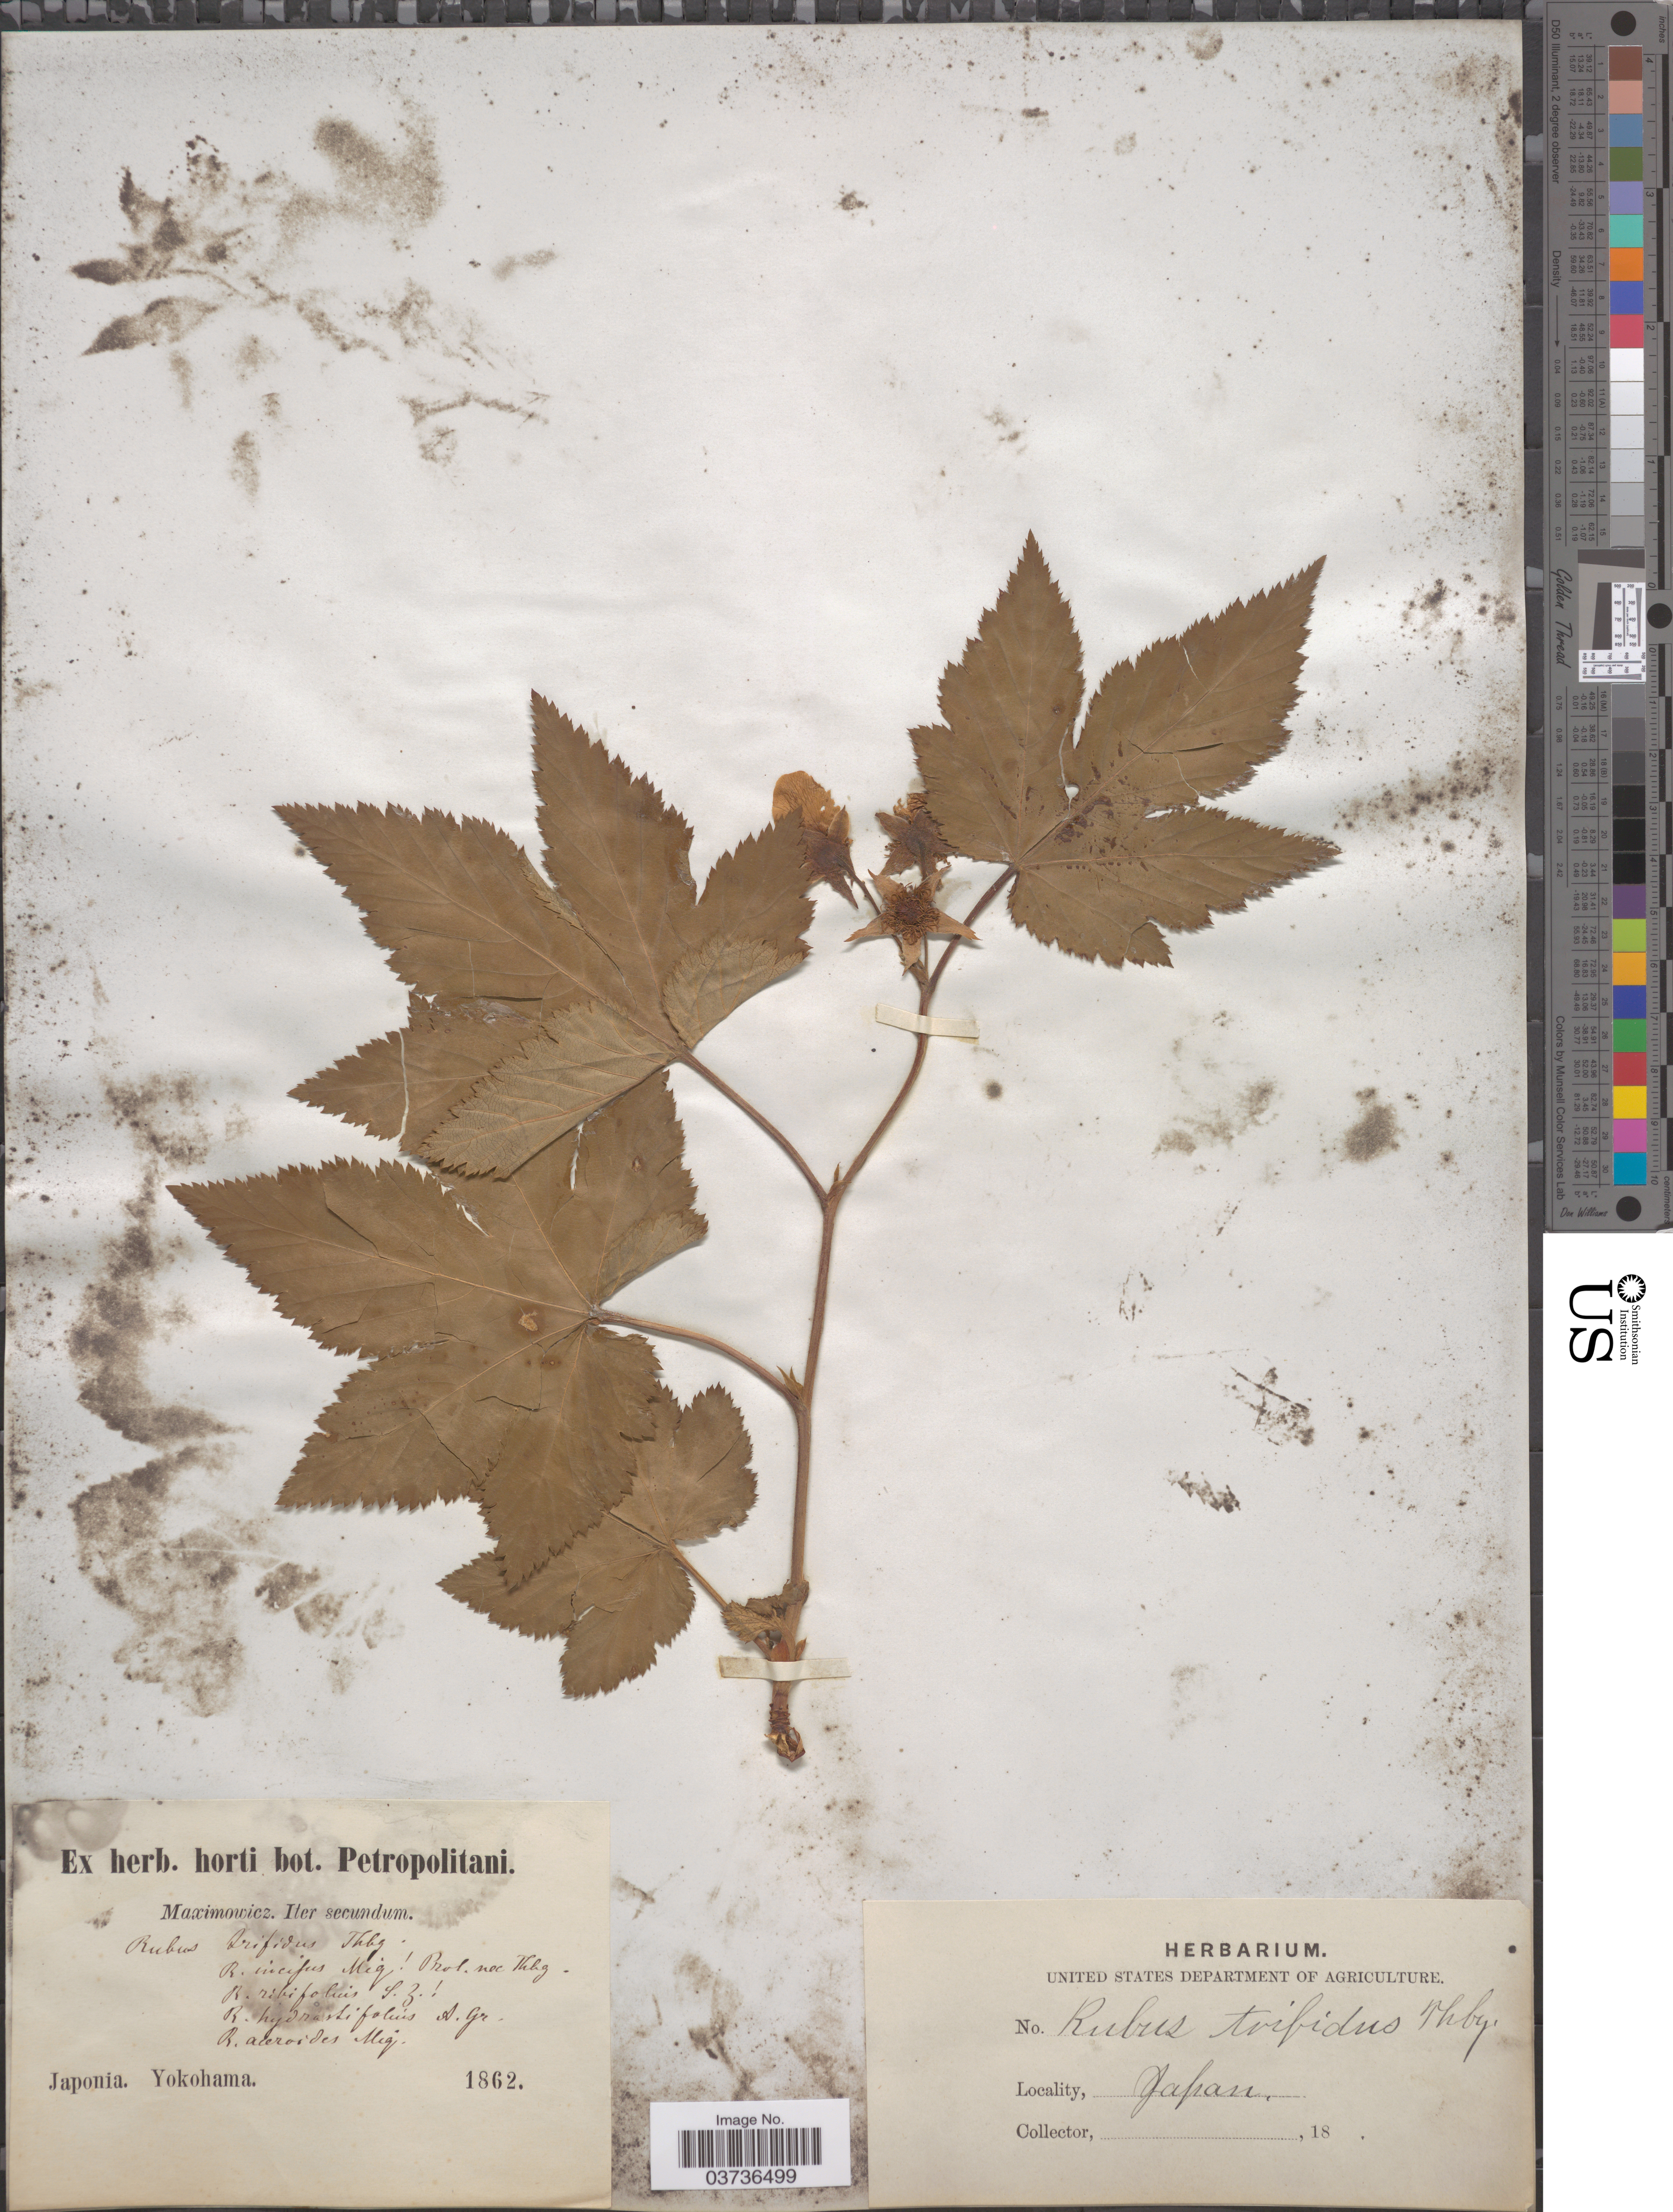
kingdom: Plantae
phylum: Tracheophyta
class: Magnoliopsida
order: Rosales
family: Rosaceae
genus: Rubus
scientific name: Rubus trifidus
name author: Thunb.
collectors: Maximowicz, --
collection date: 1862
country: Japan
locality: Yokohama.